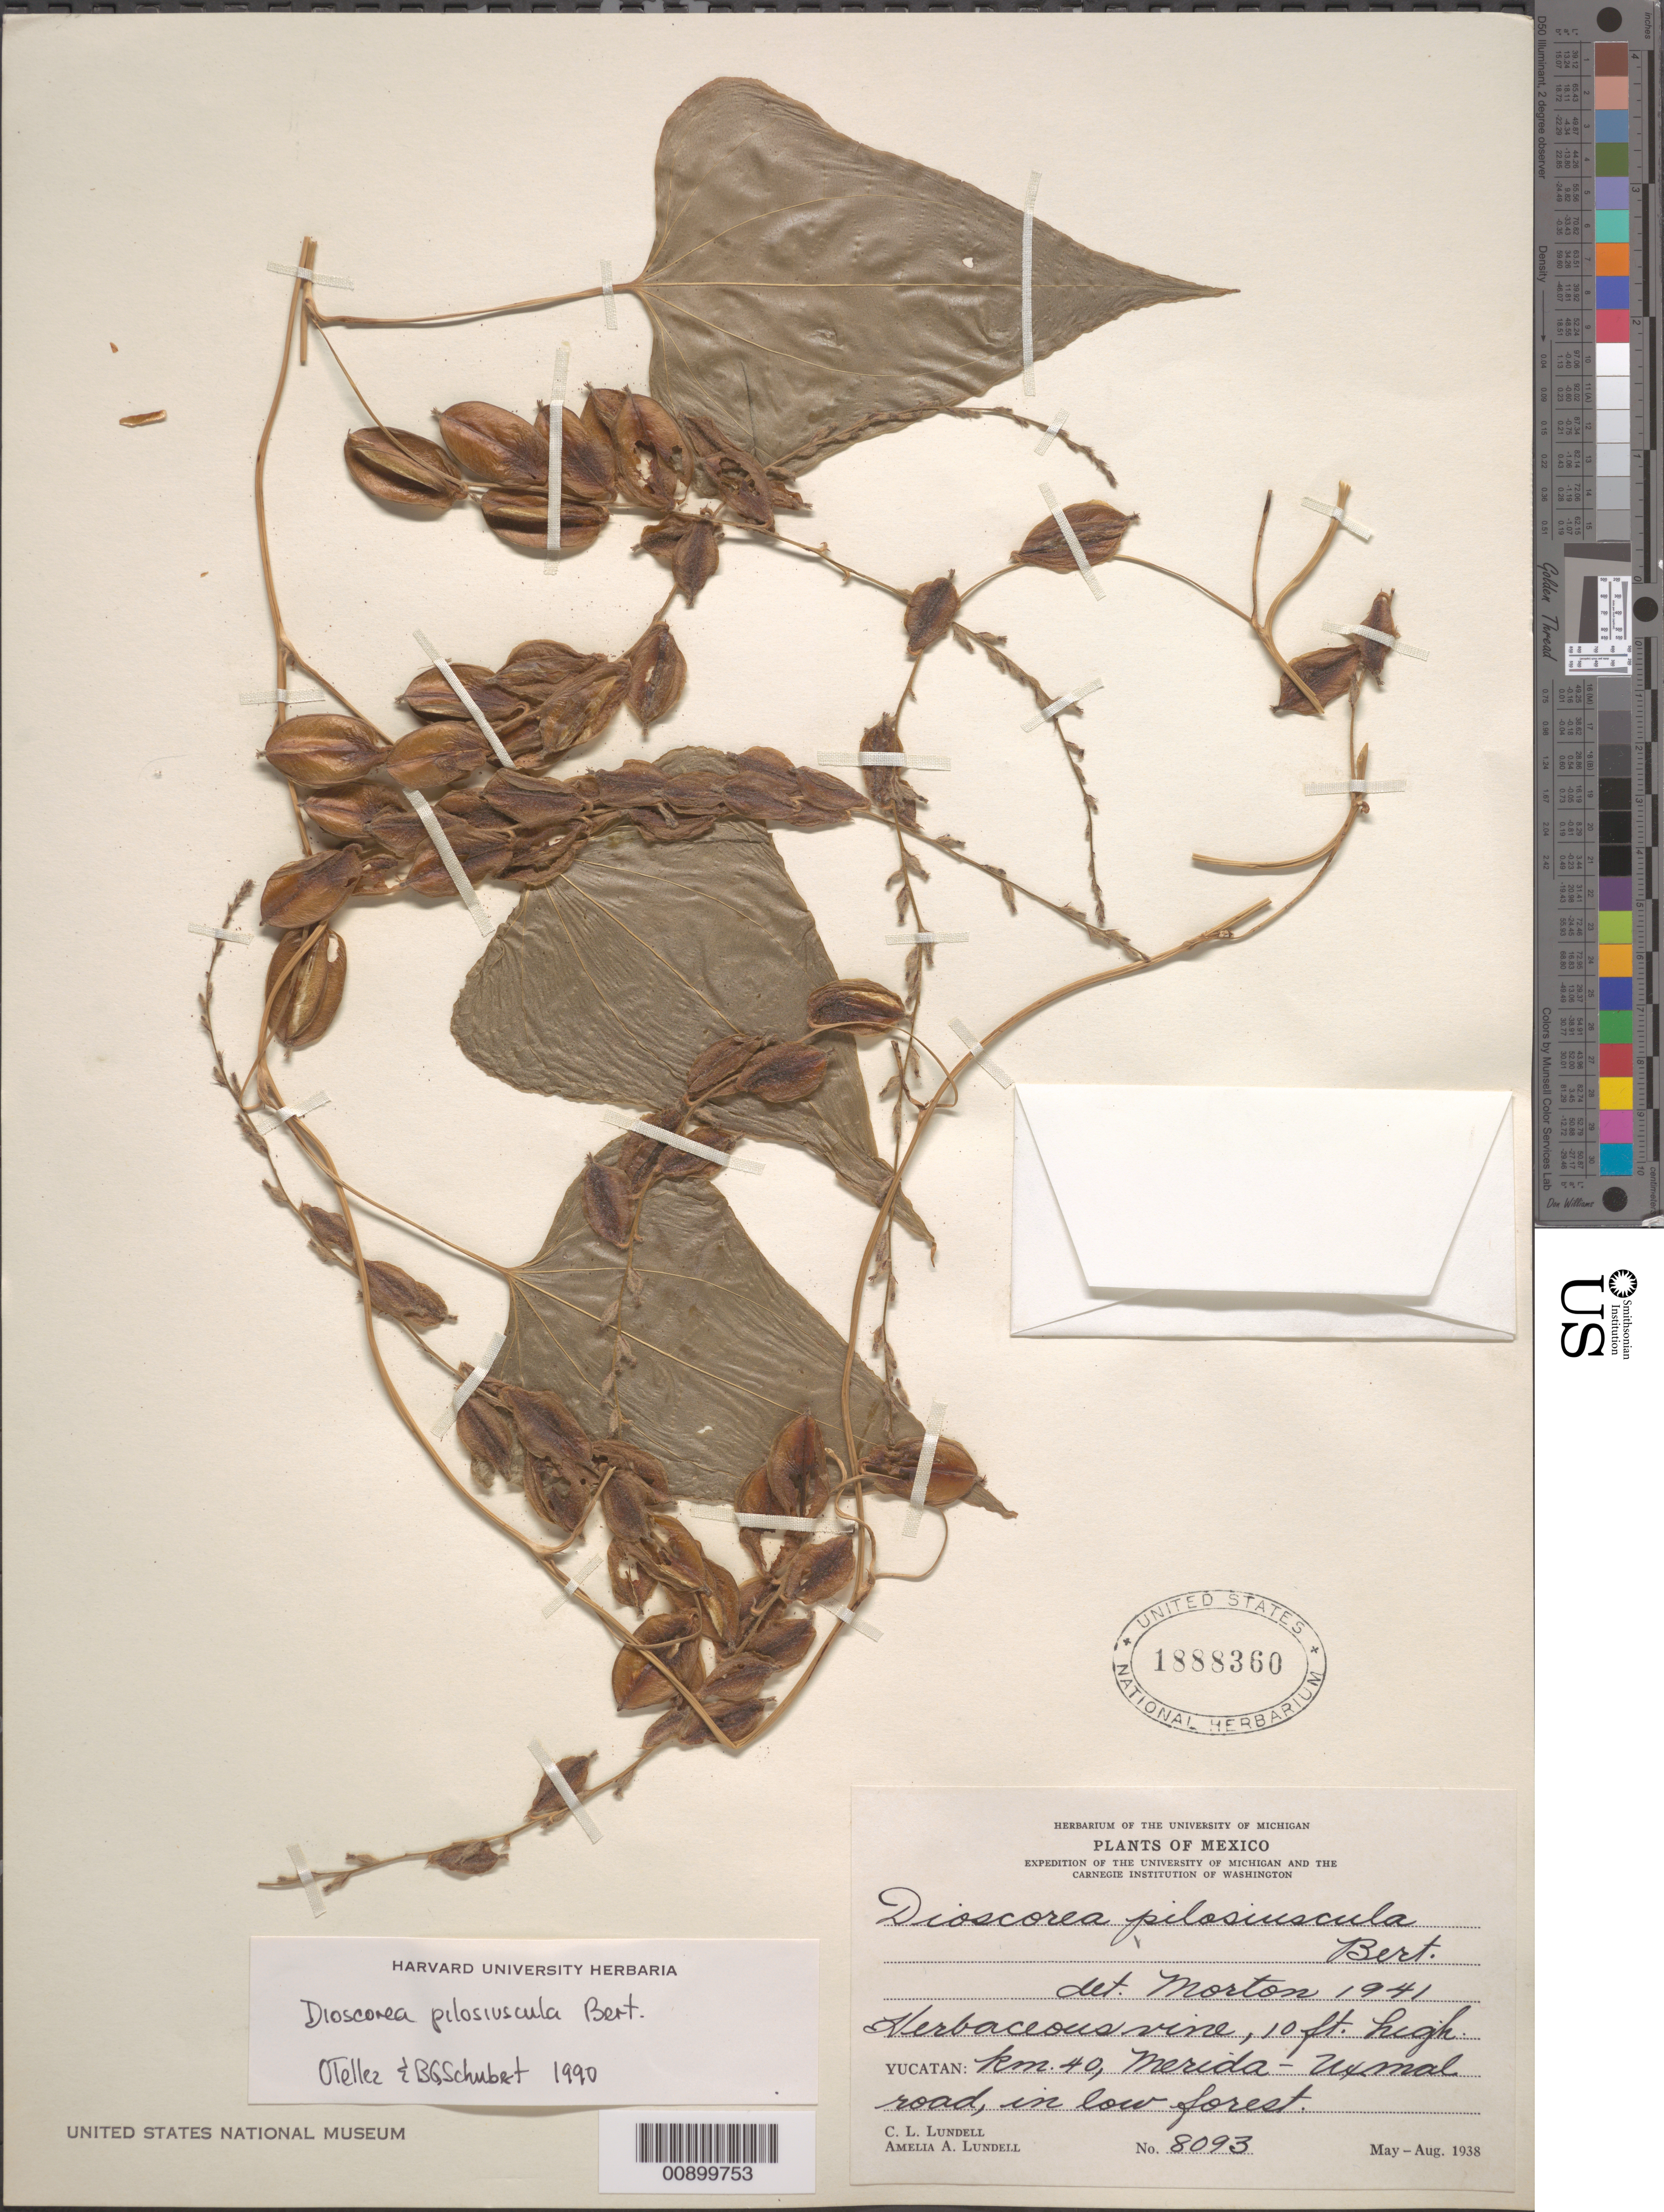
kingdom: Plantae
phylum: Tracheophyta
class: Liliopsida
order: Dioscoreales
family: Dioscoreaceae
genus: Dioscorea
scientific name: Dioscorea pilosiuscula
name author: Bertero ex Spreng.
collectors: C. L. Lundell & A. A. Lundell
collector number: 8093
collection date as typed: May 1938 to -- Aug 1938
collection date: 1938-05/1938-08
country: Mexico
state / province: Yucatán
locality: Yucatán: Km. 40, Mérida-Uxmal road.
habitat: In low forest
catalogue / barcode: US 1888360